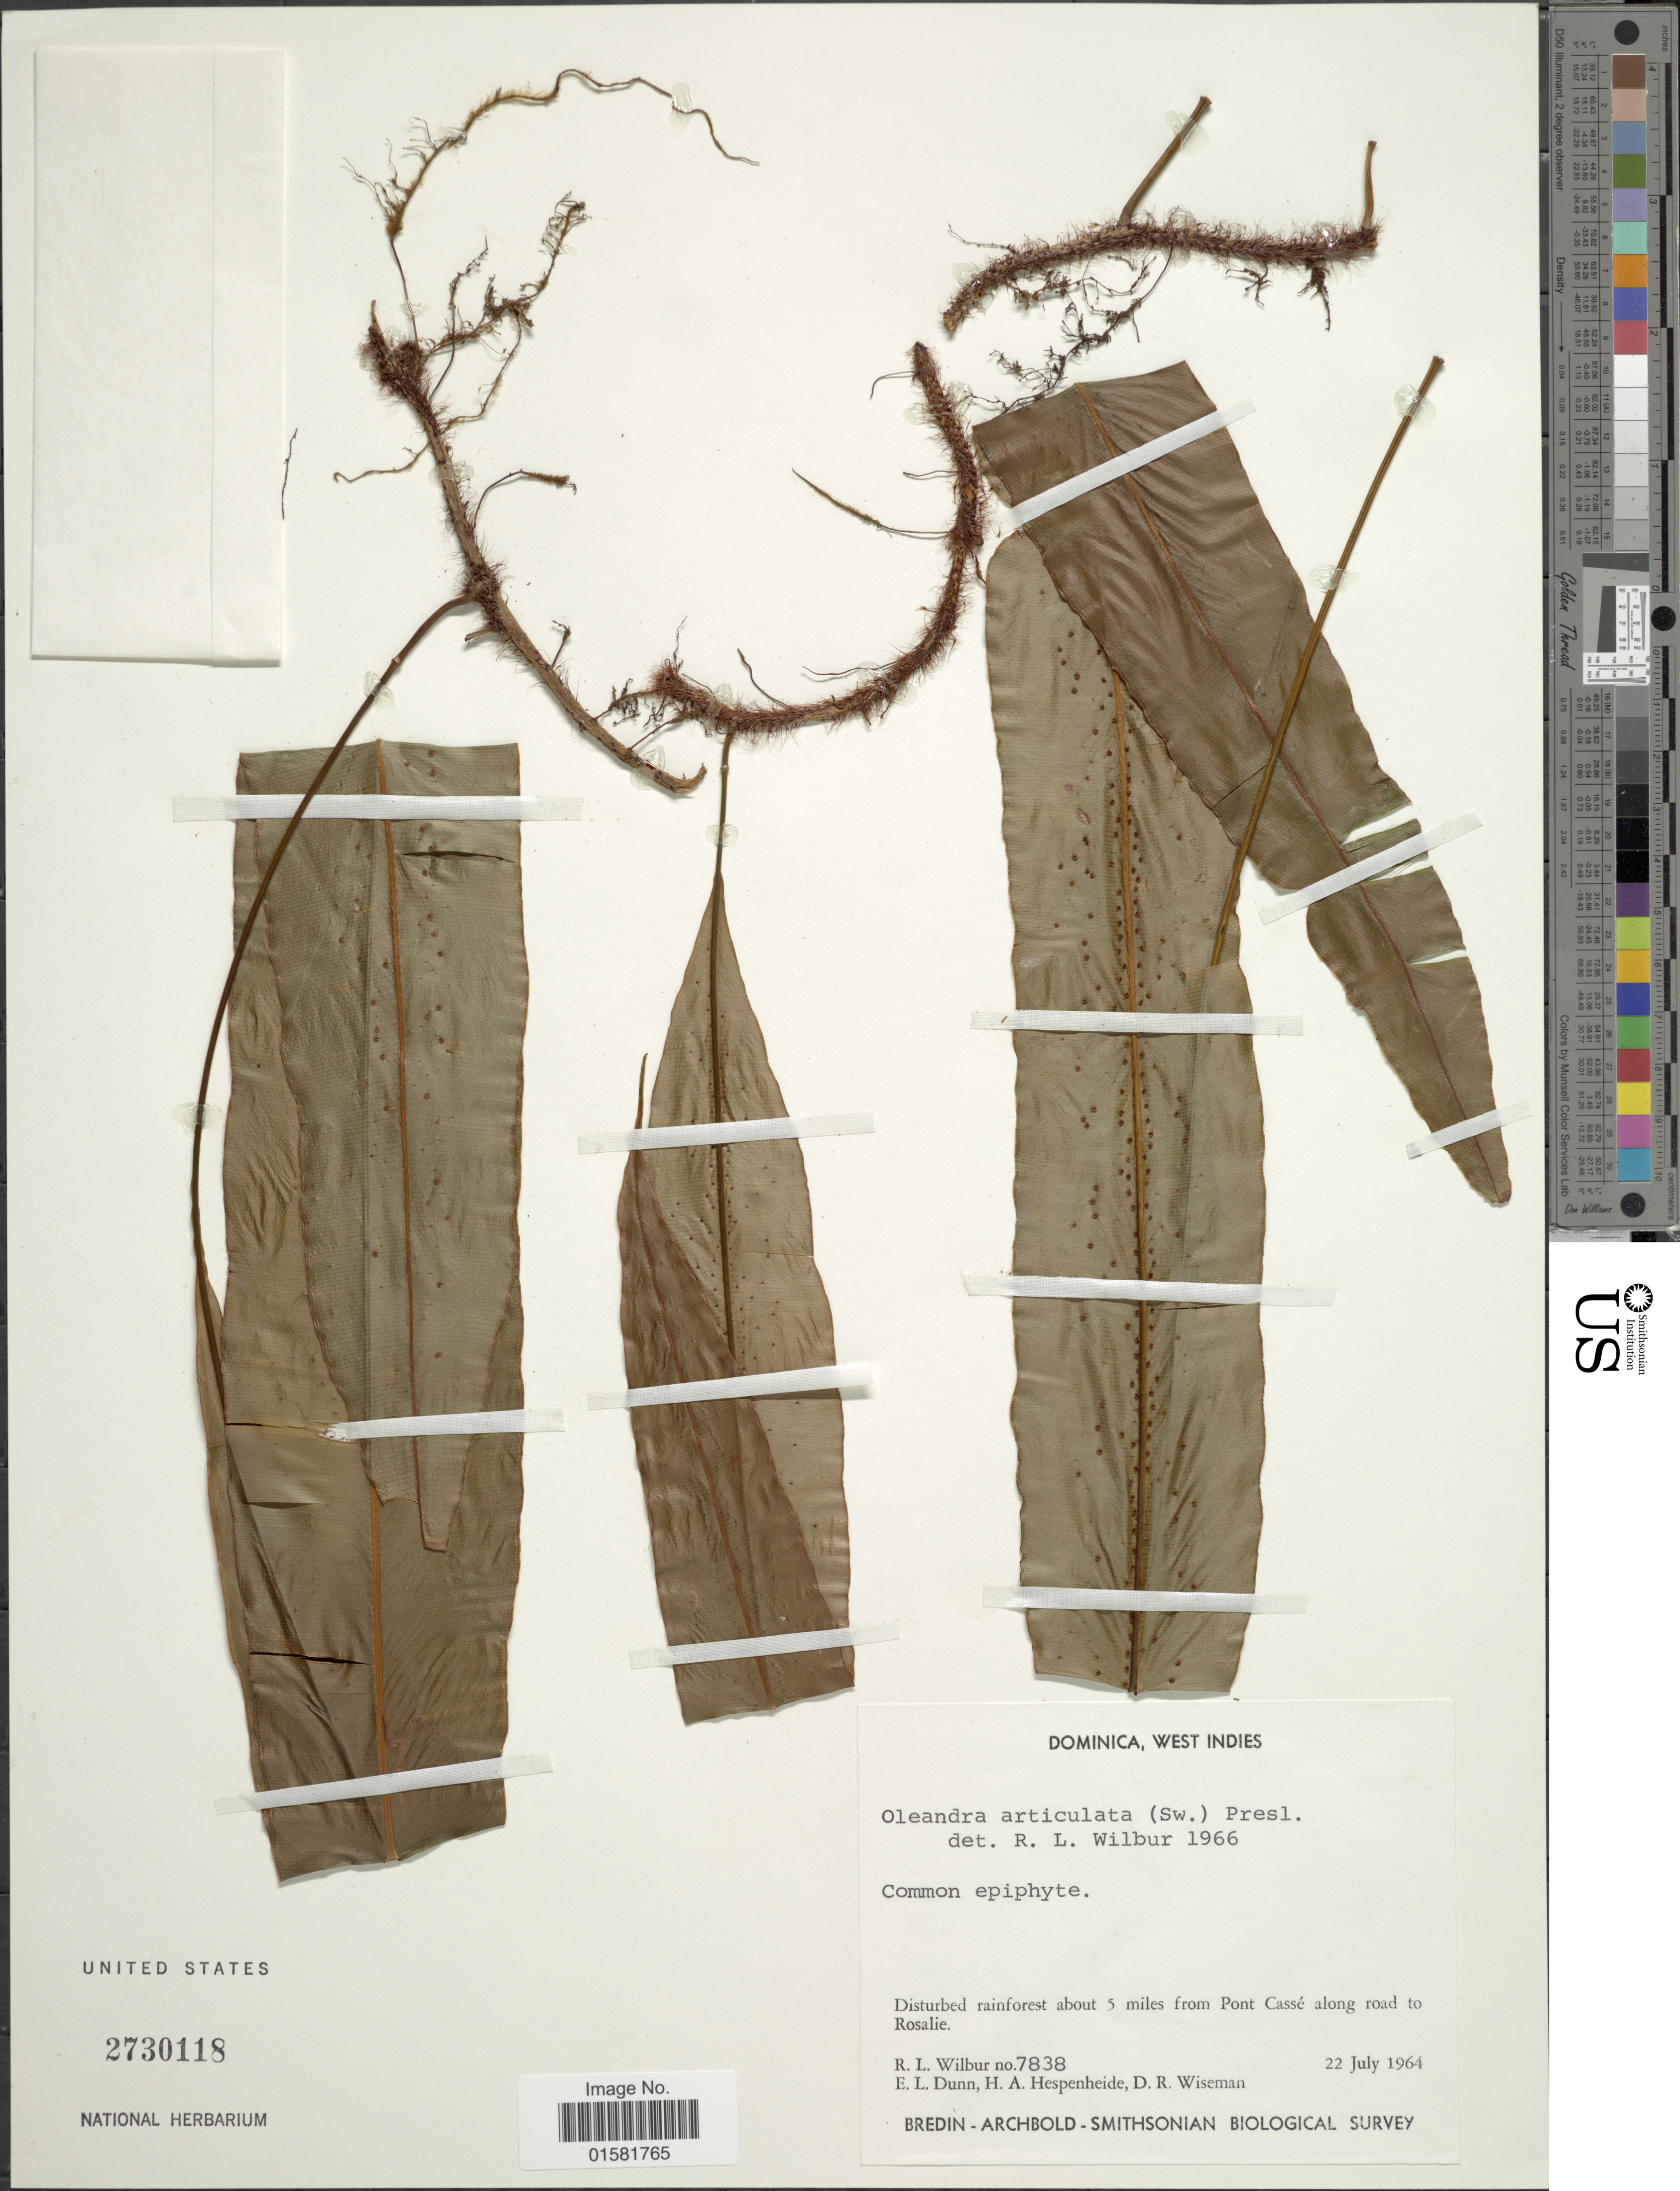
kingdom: Plantae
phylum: Tracheophyta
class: Polypodiopsida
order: Polypodiales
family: Oleandraceae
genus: Oleandra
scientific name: Oleandra articulata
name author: (Sw.) C. Presl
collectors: R. L. Wilbur, E. Dunn, H. A. Hespenheide & D. R. Wiseman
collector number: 7838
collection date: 1964-07-22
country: Dominica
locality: Dominica, West Indies, diturbed rainforest about 5 miles from Pont Casse along road to Rosalie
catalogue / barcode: US 2730118